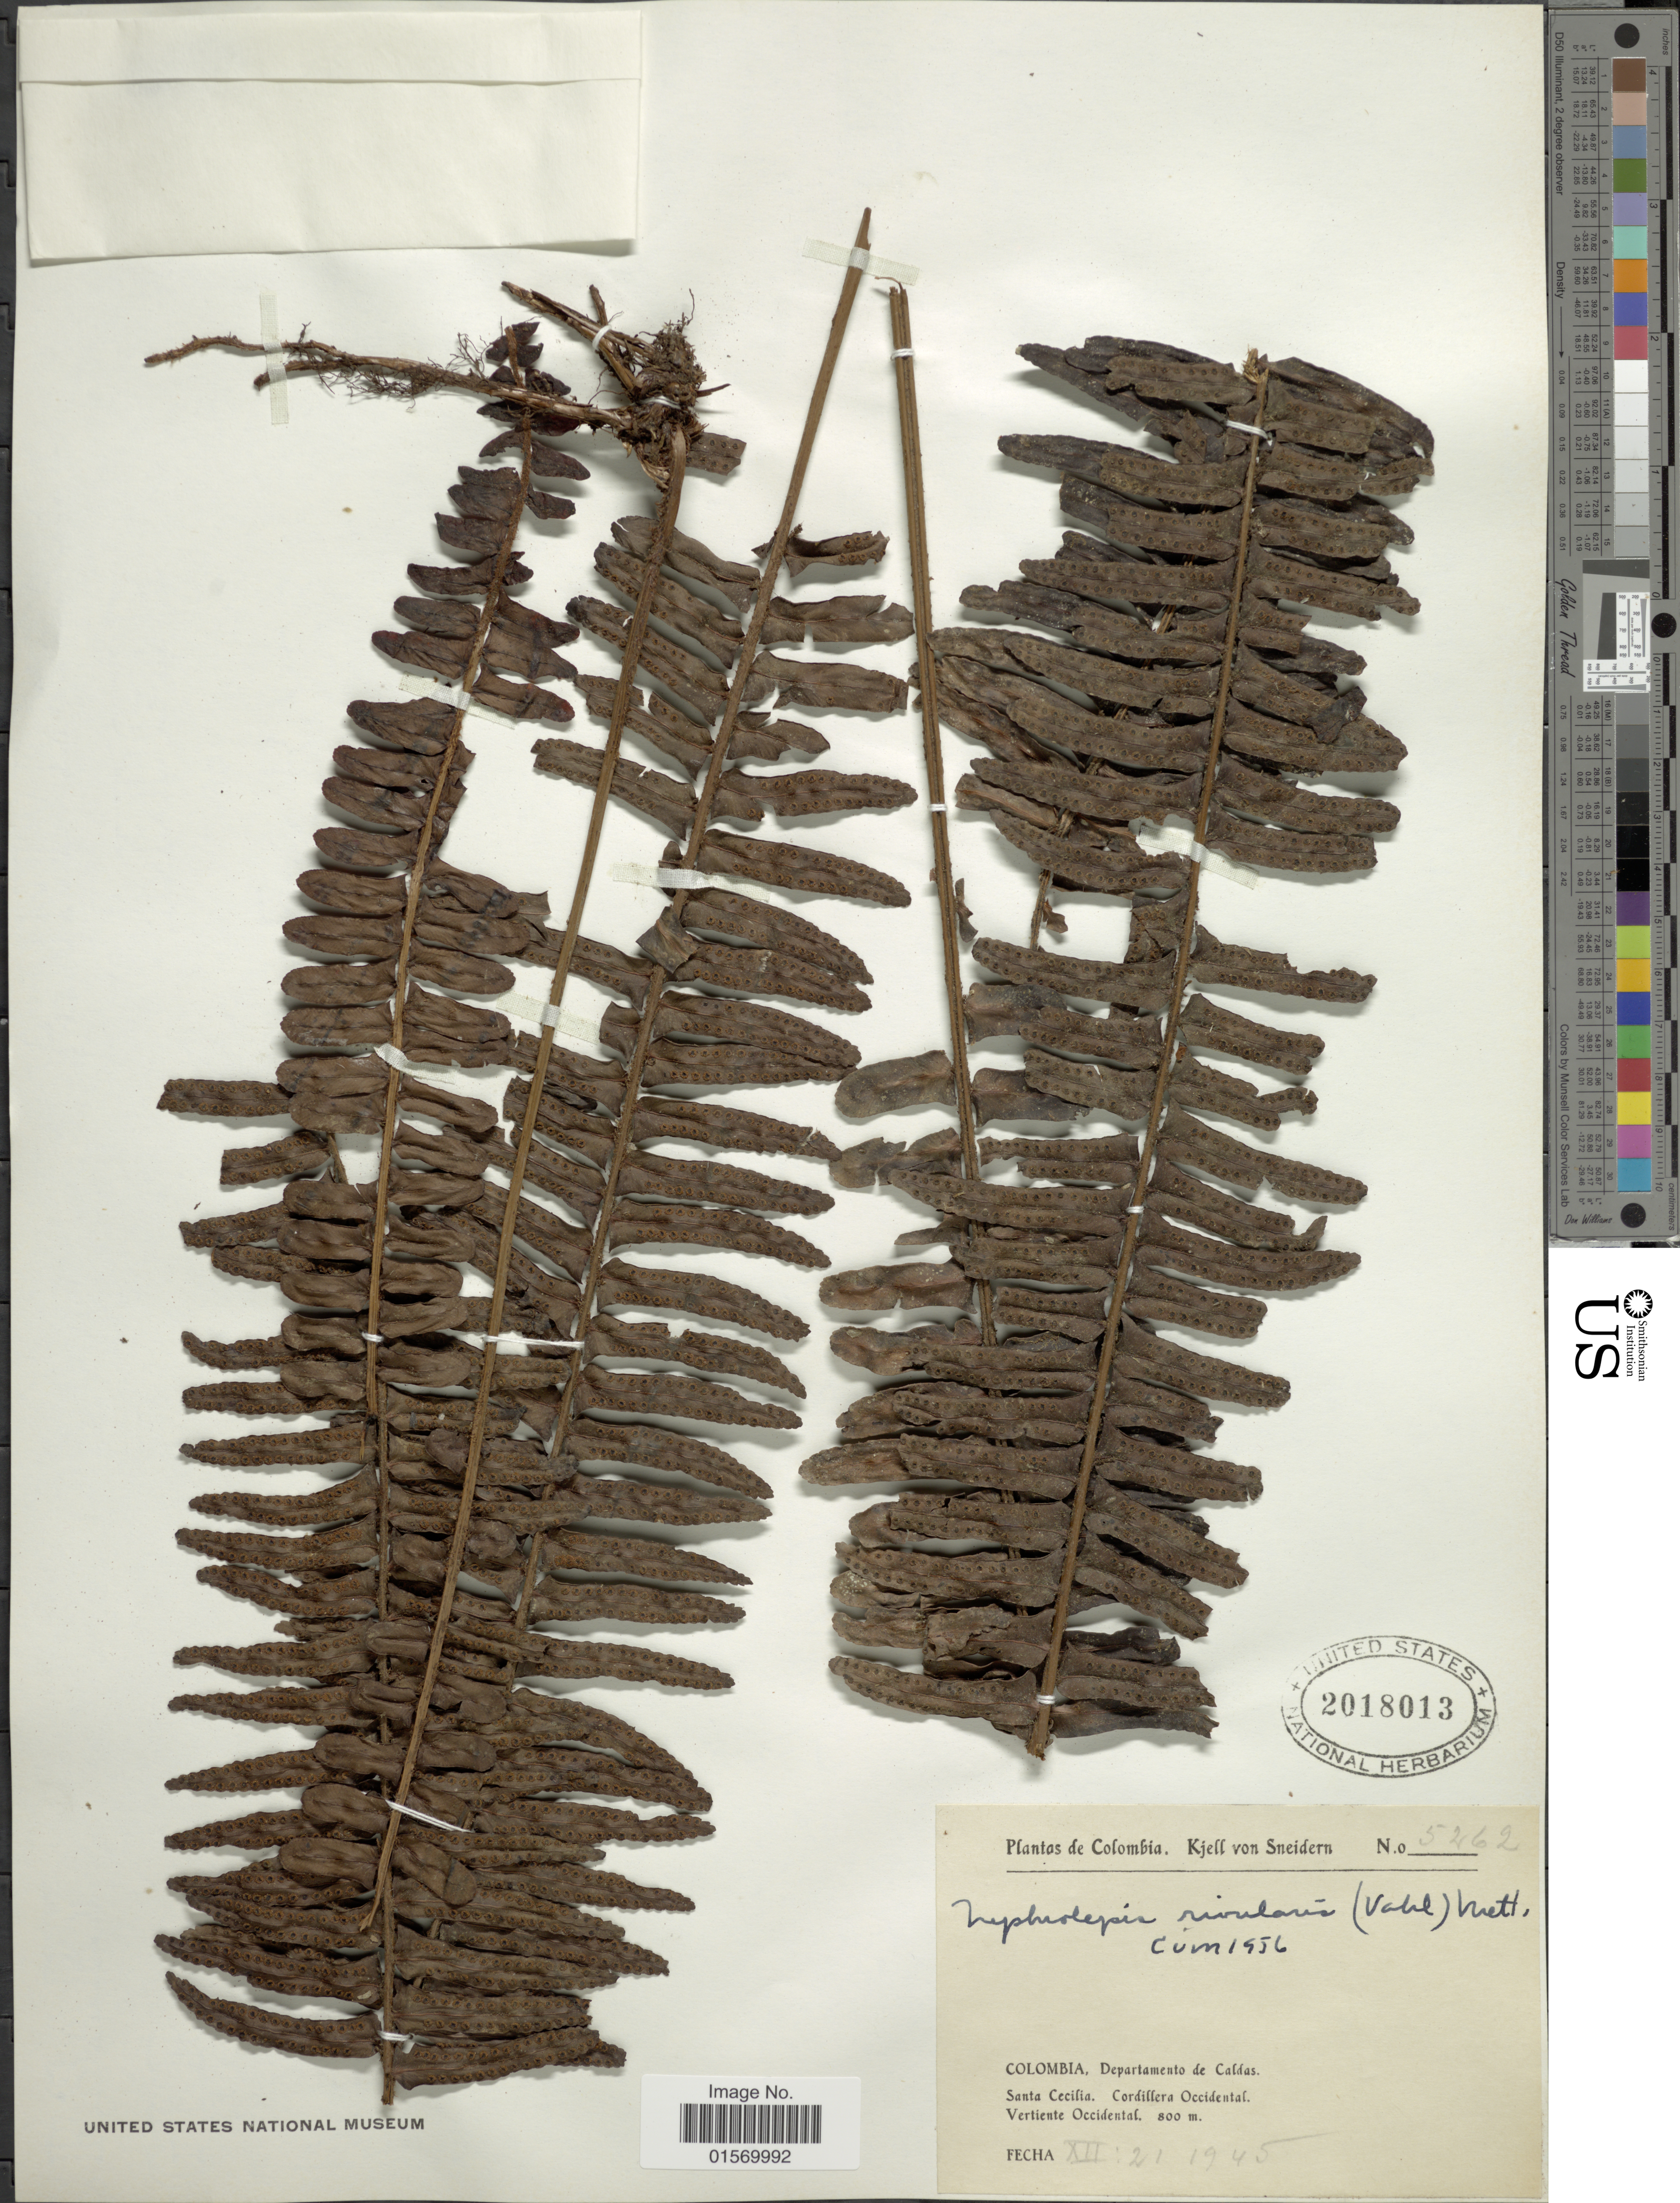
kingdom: Plantae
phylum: Tracheophyta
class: Polypodiopsida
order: Polypodiales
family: Nephrolepidaceae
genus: Nephrolepis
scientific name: Nephrolepis rivularis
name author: (Vahl) Mett. ex Krug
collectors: K. von Sneidern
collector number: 5462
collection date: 1945-12-21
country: Colombia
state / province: Caldas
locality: Santa Cecilia. Cordillera Occidental. Vertiente Occidental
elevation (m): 800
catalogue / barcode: US 2018013